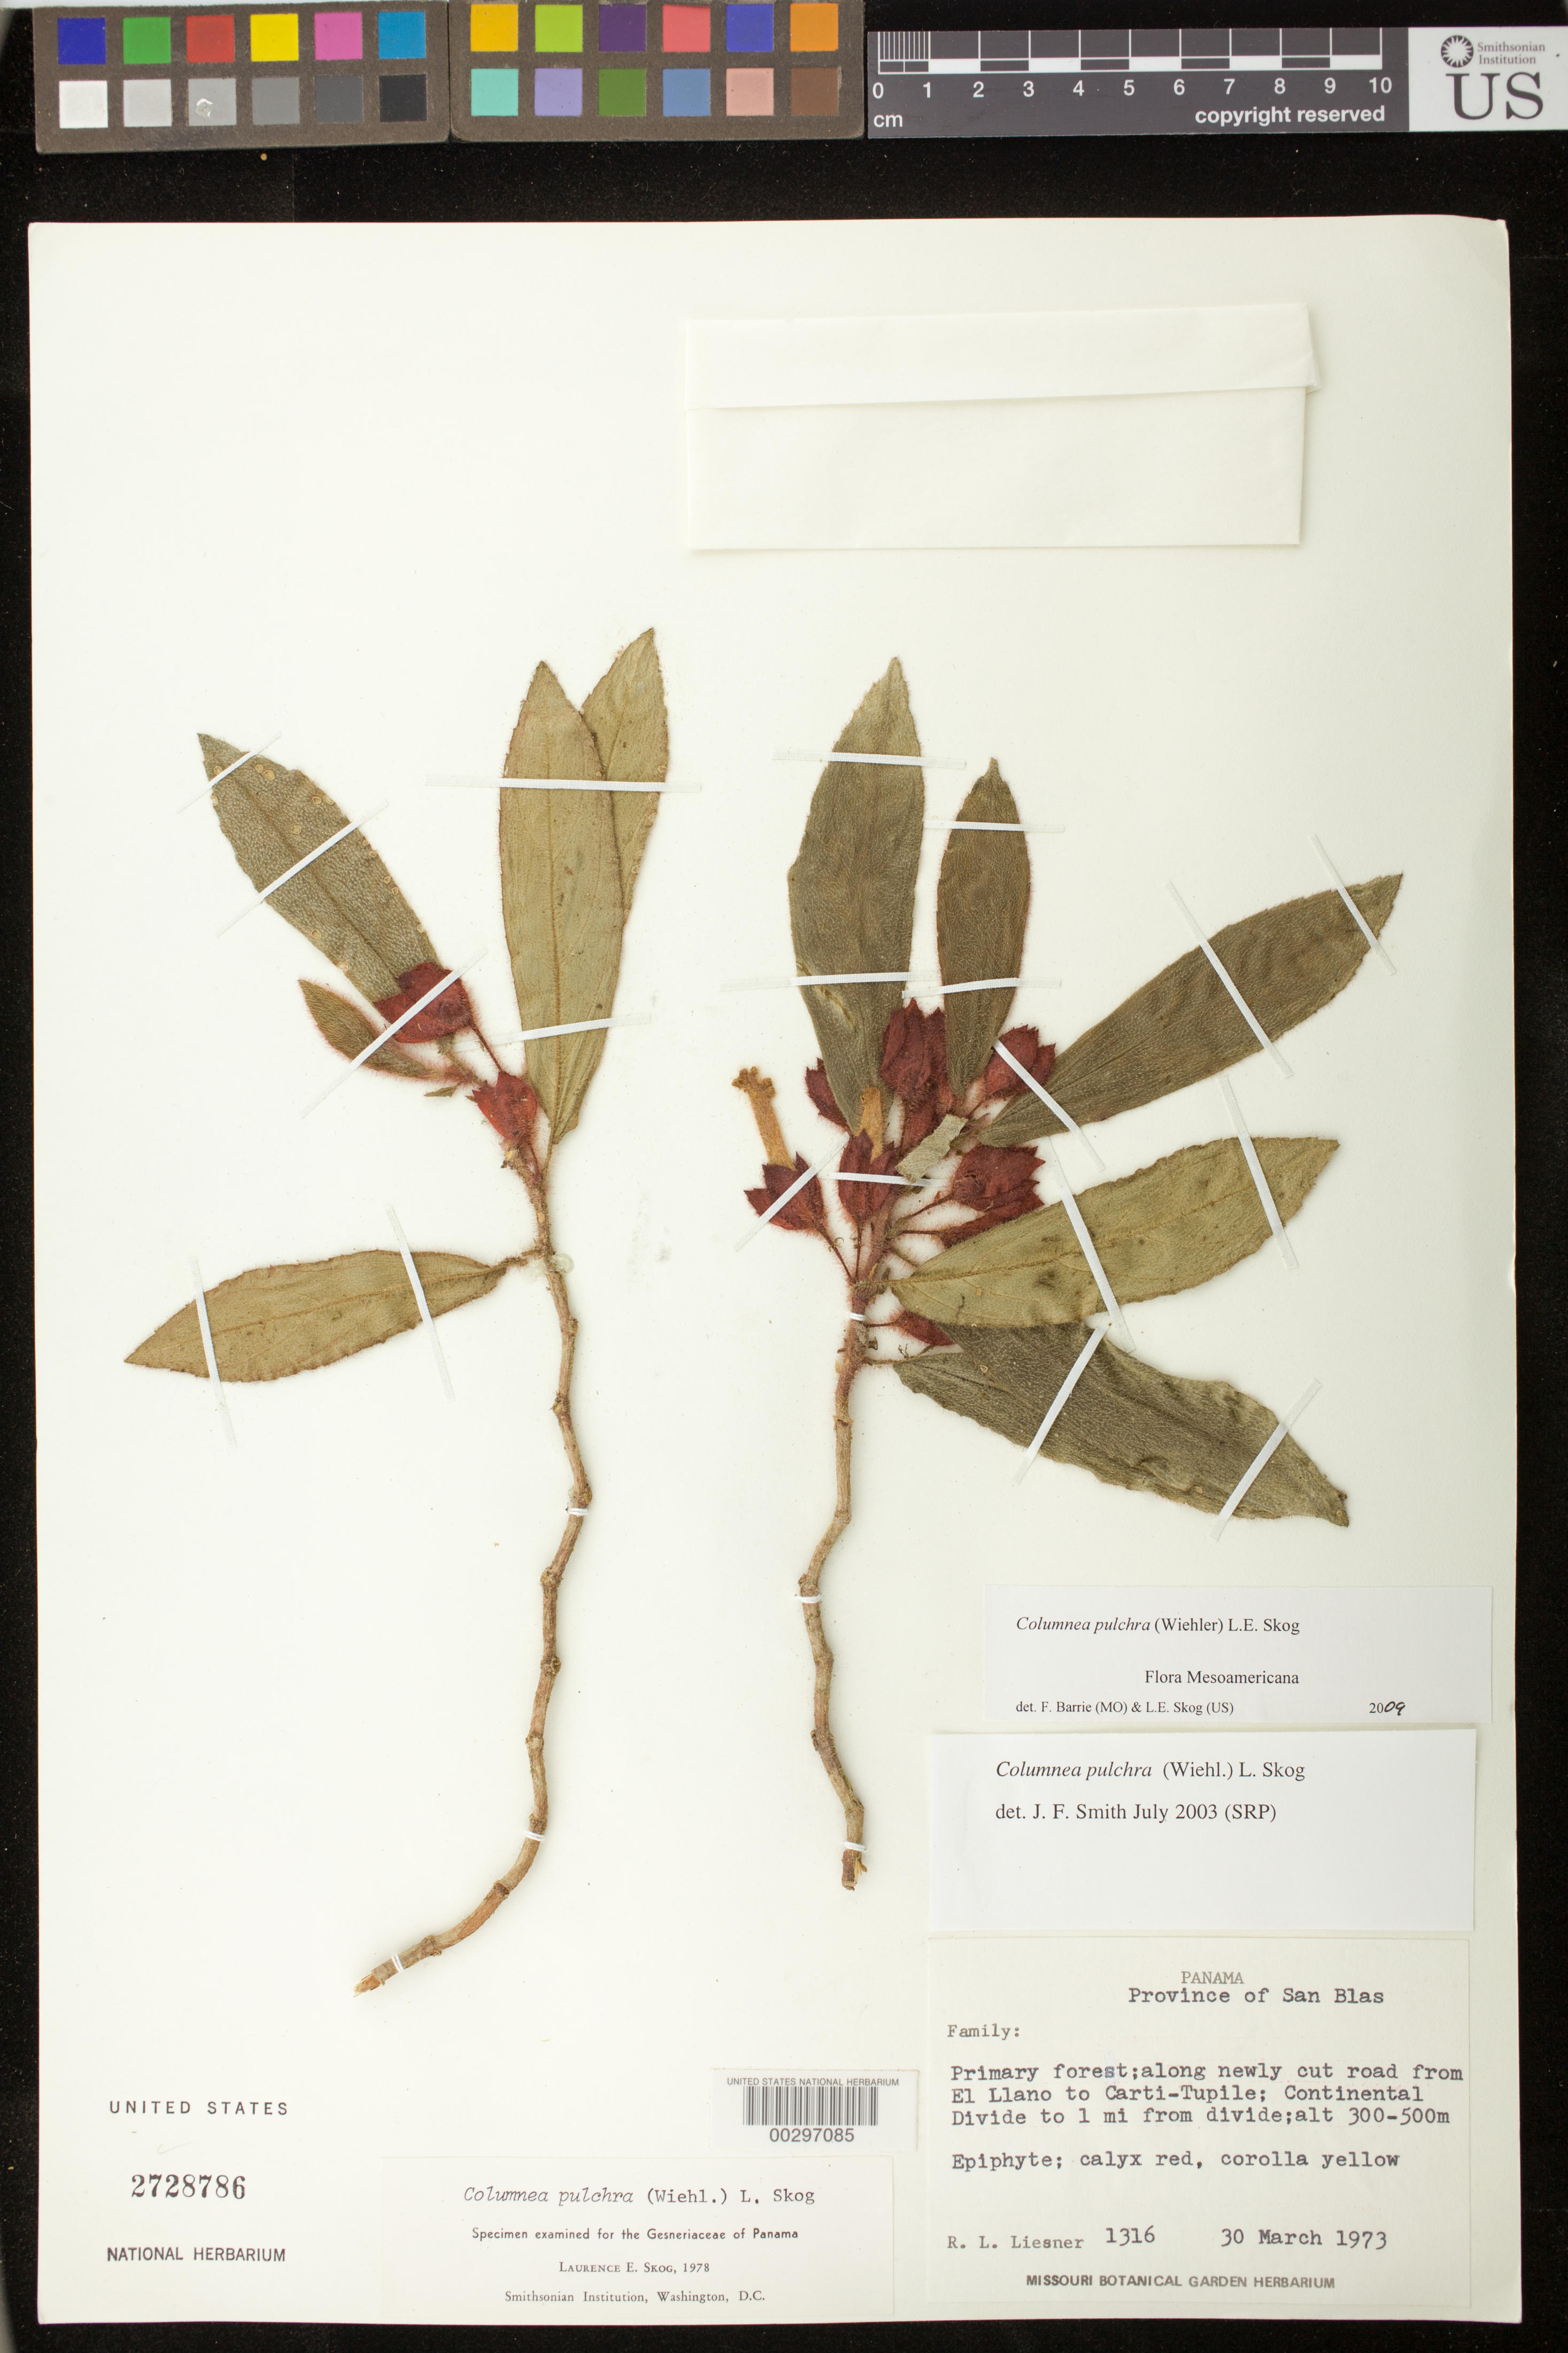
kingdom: Plantae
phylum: Tracheophyta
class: Magnoliopsida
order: Lamiales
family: Gesneriaceae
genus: Columnea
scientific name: Columnea pulchra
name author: (Wiehler) L.E. Skog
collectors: R. L. Liesner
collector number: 1316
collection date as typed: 30 Mar 1973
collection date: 1973-03-30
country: Panama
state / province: Kuna Yala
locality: Road from El Llano to Carti-Tupile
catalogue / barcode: US 2728786